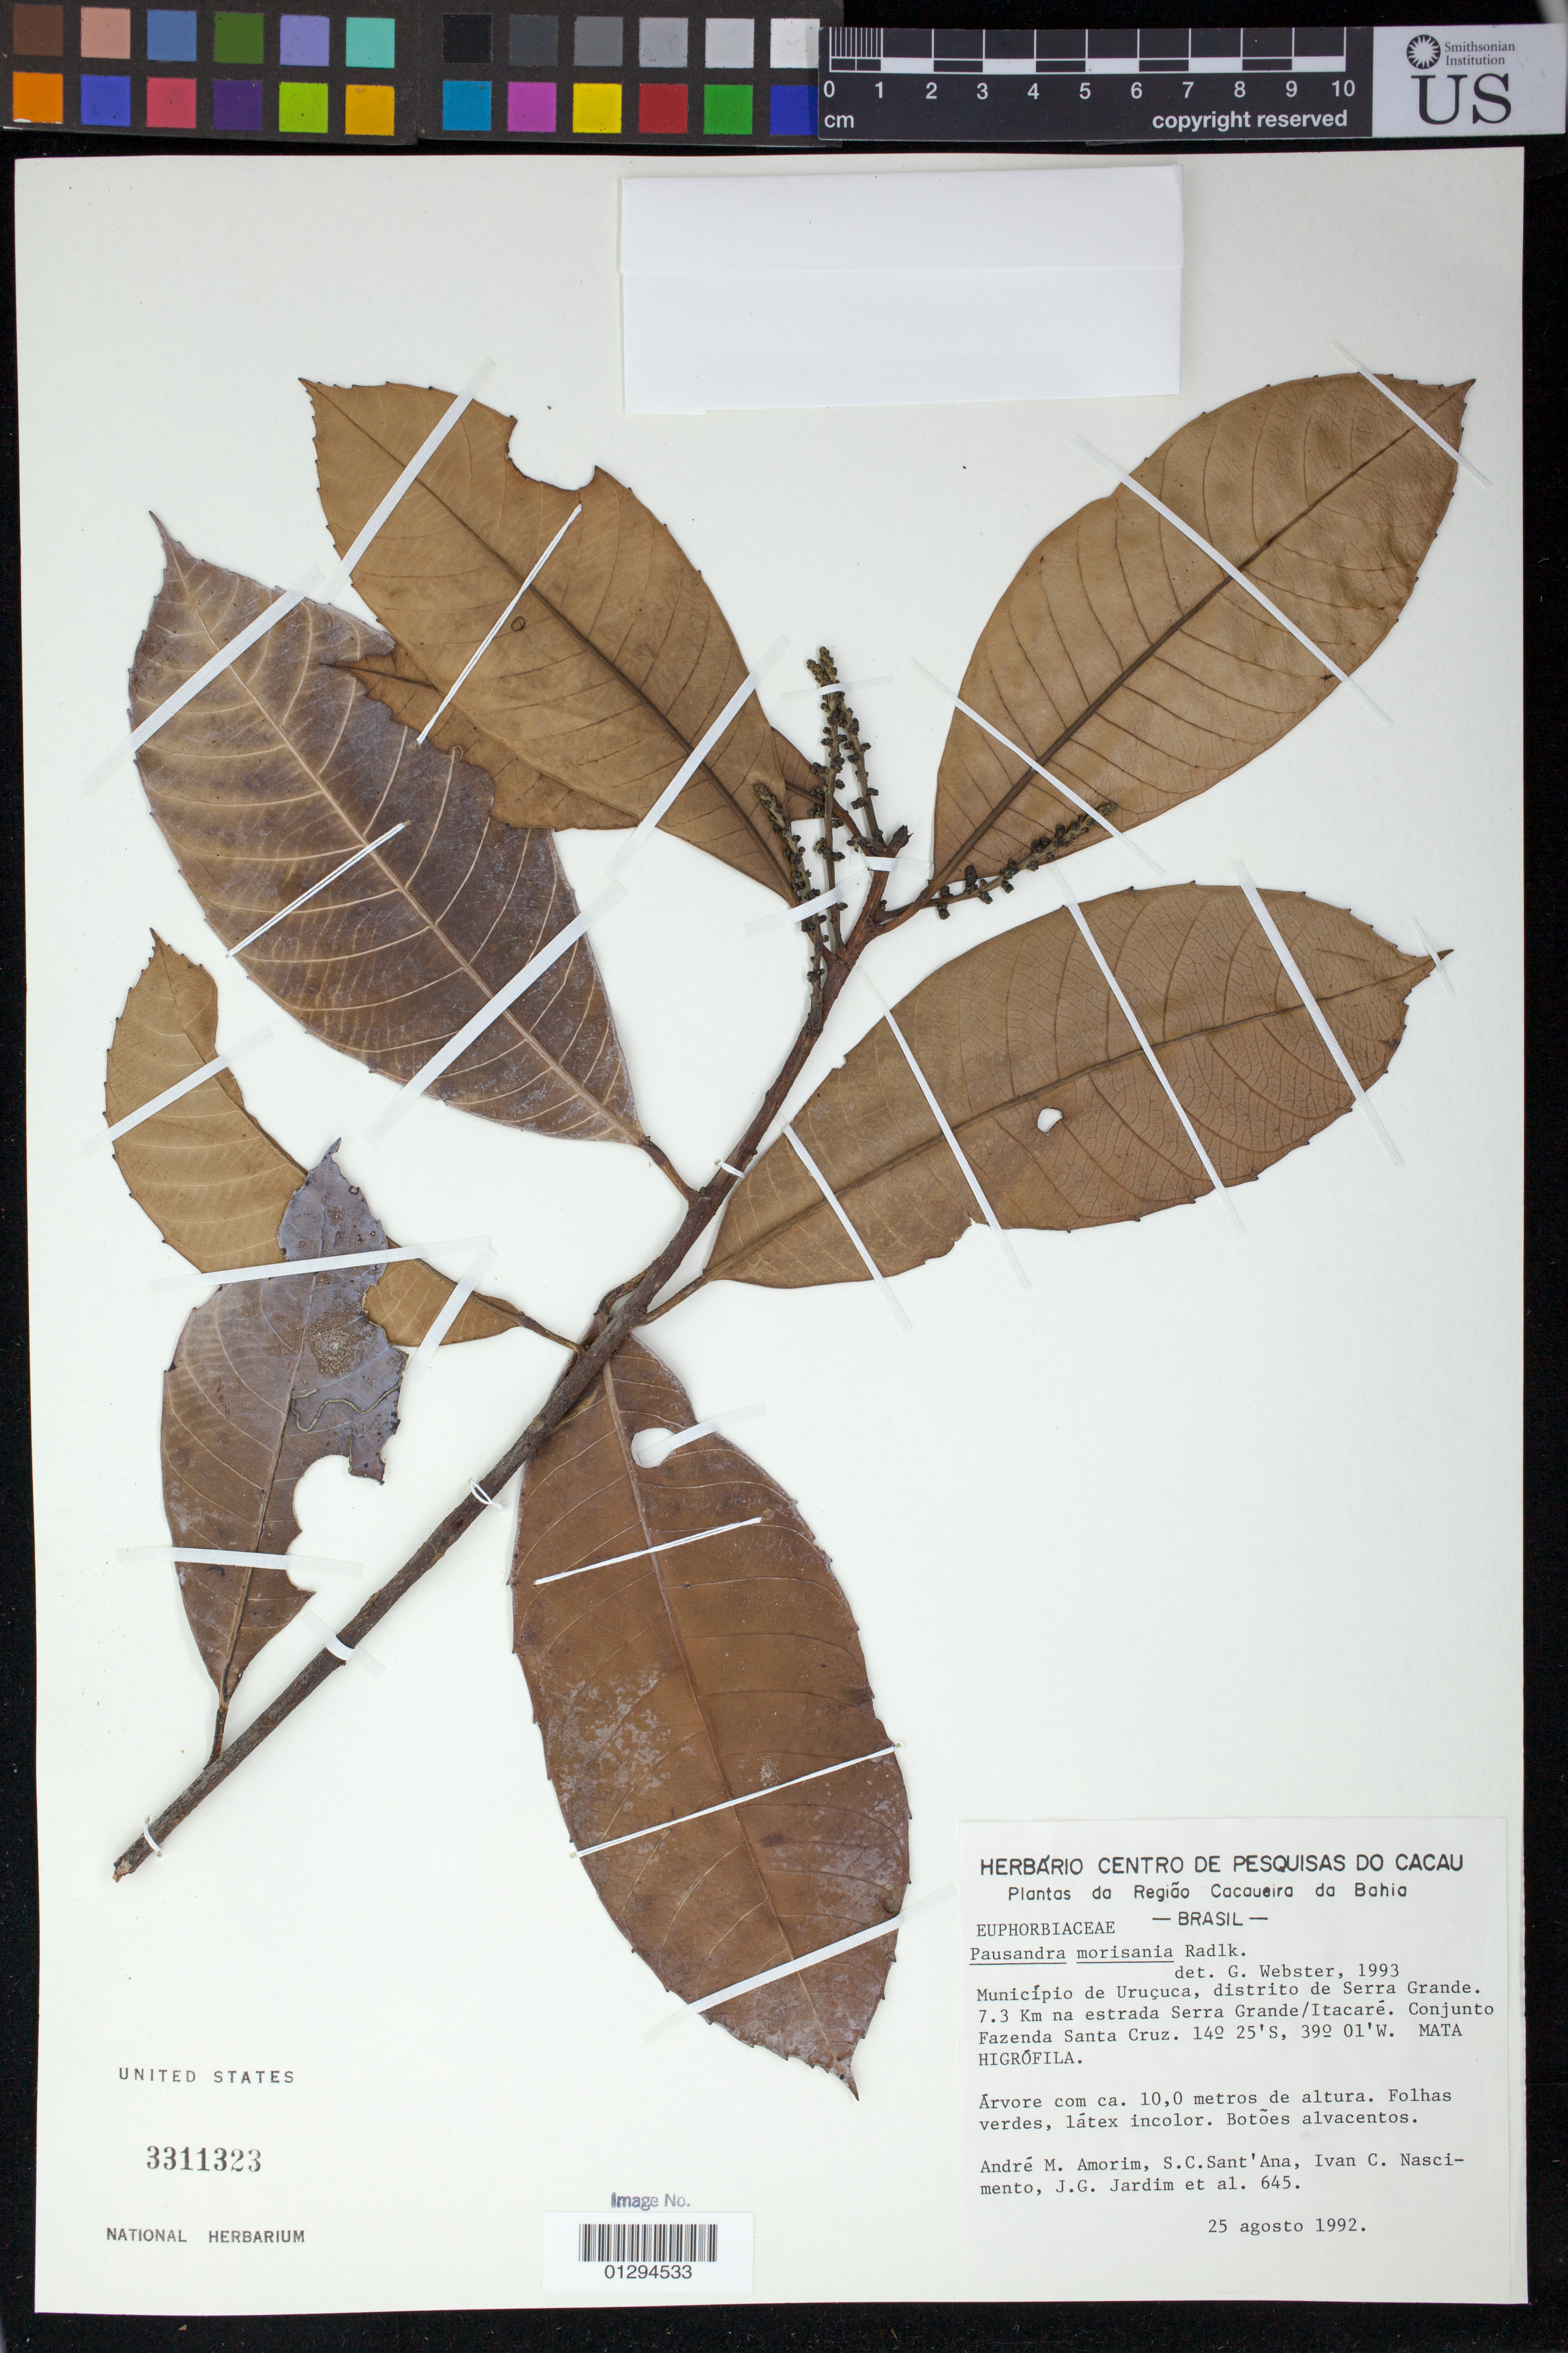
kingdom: Plantae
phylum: Tracheophyta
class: Magnoliopsida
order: Malpighiales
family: Euphorbiaceae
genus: Pausandra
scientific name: Pausandra morisiana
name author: (Casar.) Radlk.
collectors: A. M. Amorim, S. C. Sant' Ana, I. C. Nascimento & J. G. Járdim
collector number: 645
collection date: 1992-08-25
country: Brazil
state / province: Bahia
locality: Municipio de Urucuca, distrito de Serra Grande. 7.3 Km na Estrada Serra Grande/ Itacare. Conjunto Fazenda Santa Cruz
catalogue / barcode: US 3311323